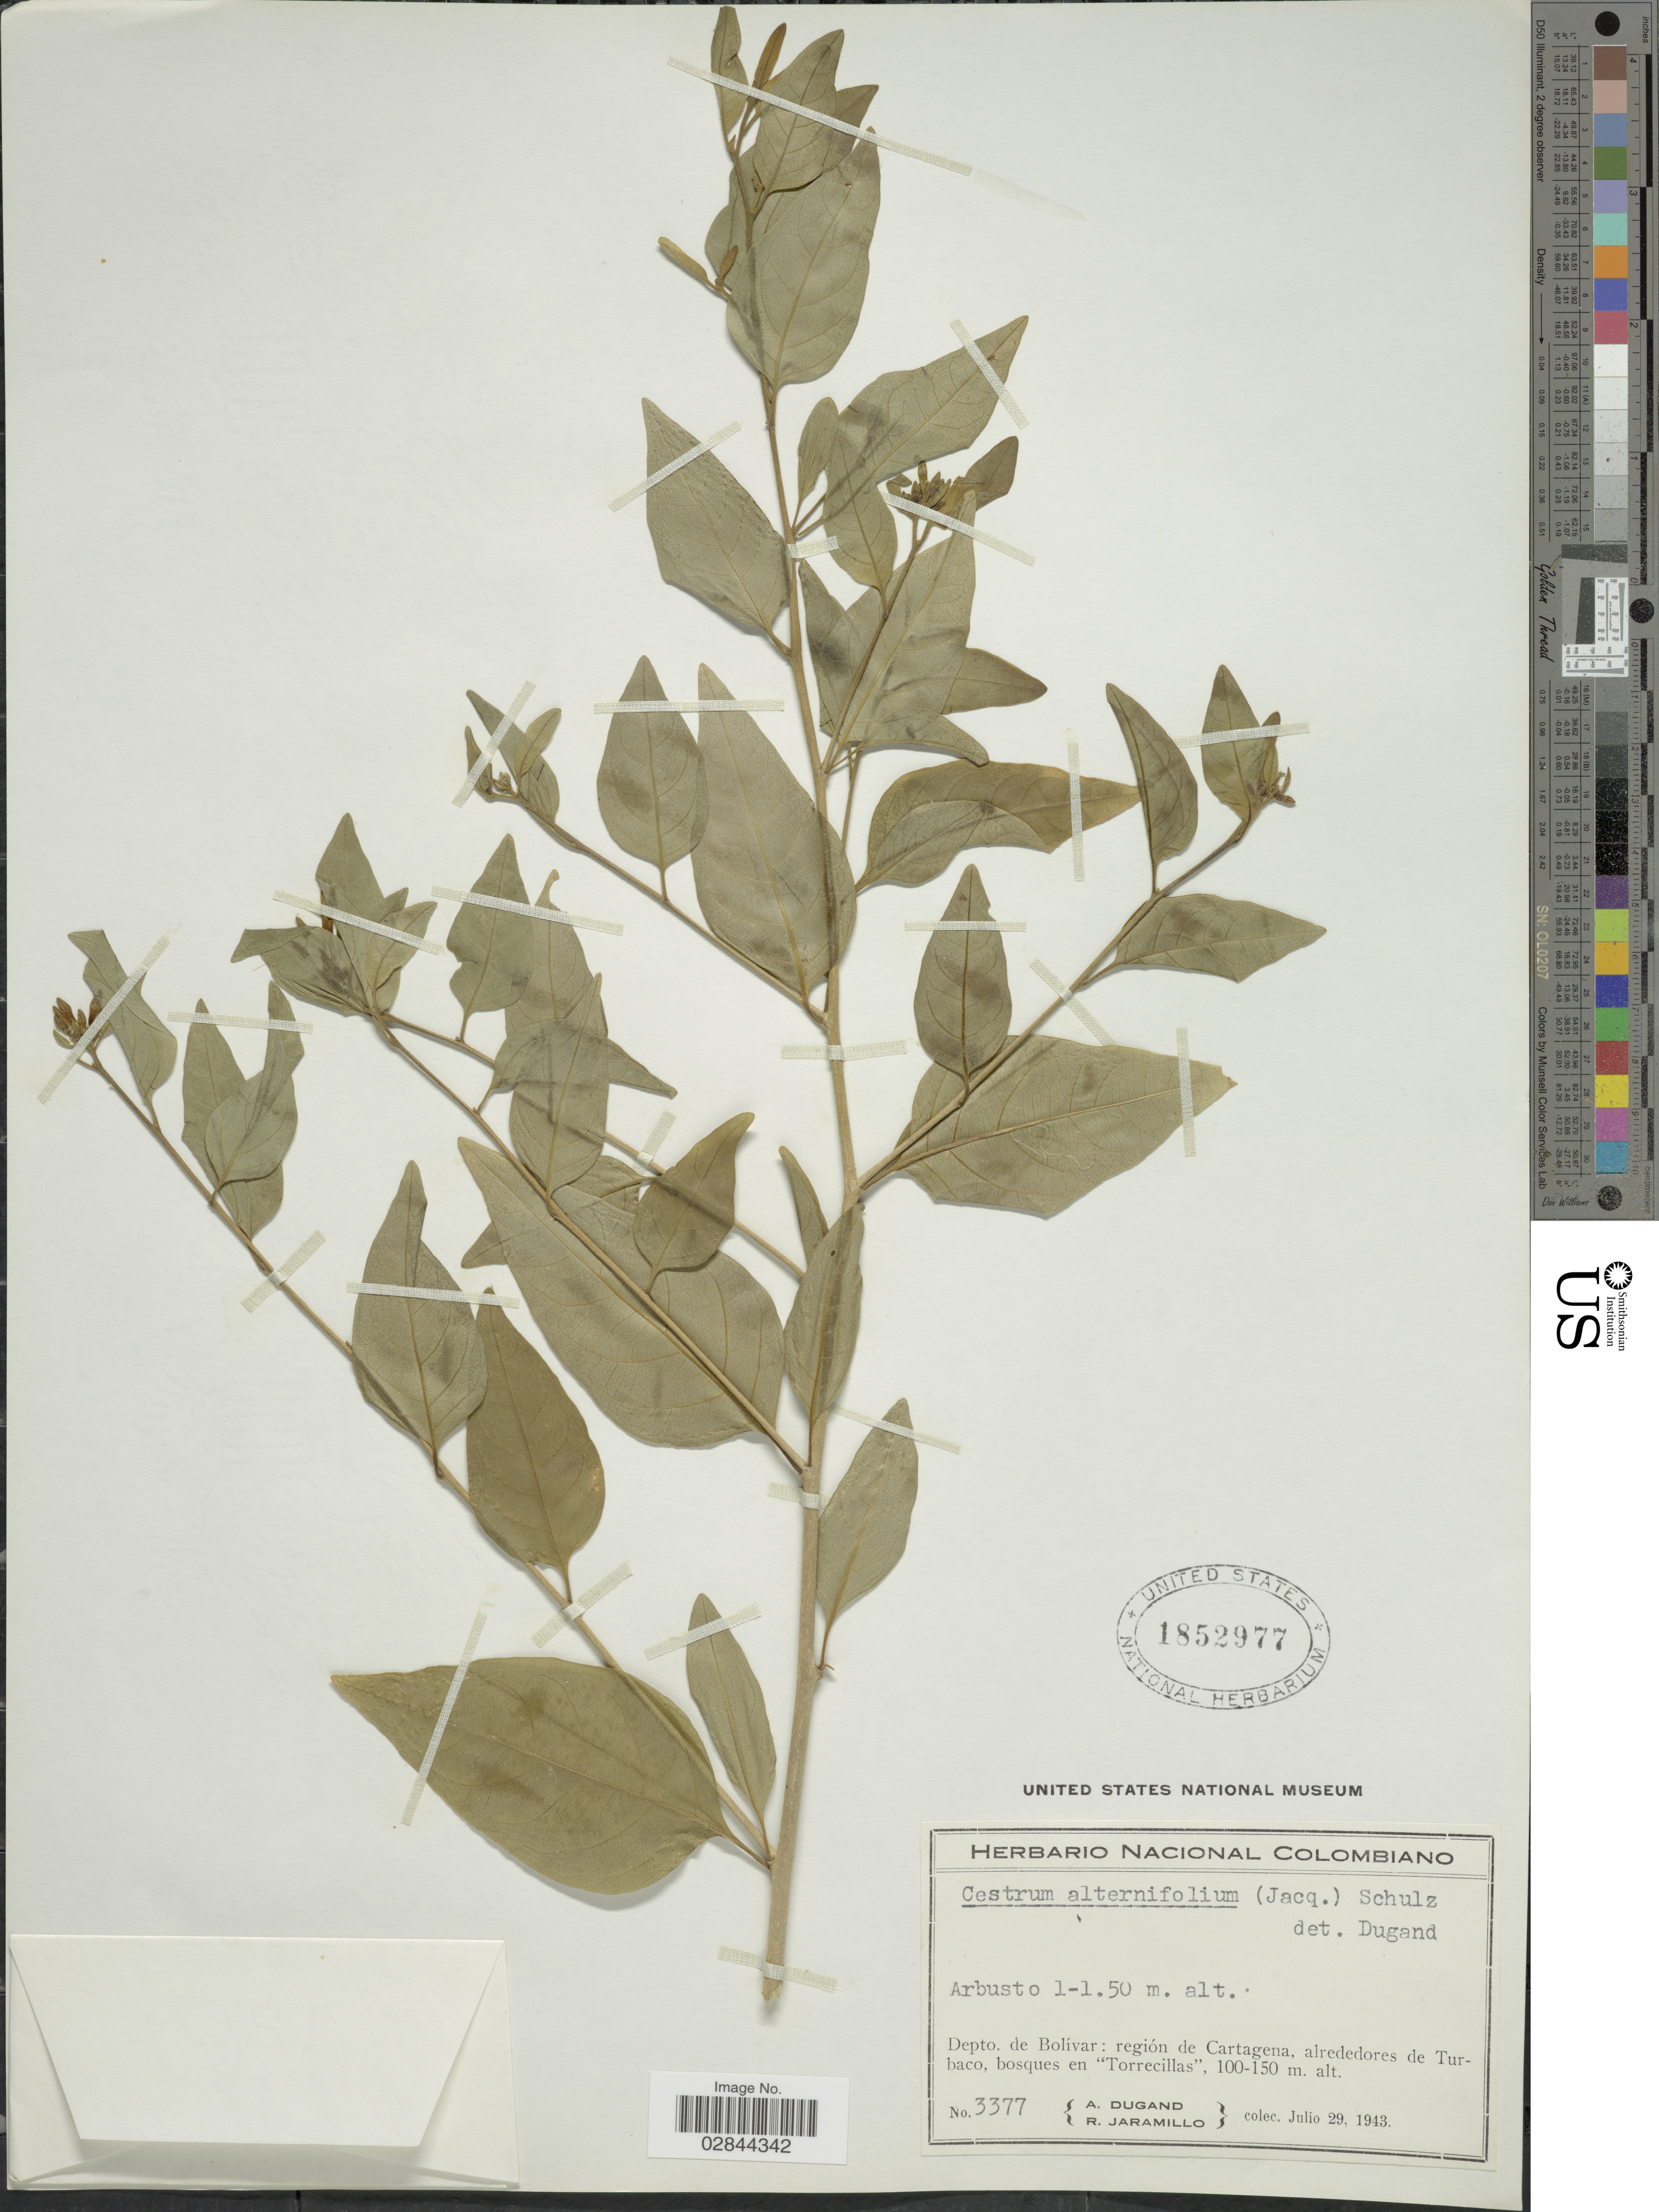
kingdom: Plantae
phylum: Tracheophyta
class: Magnoliopsida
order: Solanales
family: Solanaceae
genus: Cestrum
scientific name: Cestrum alternifolium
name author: (Jacq.) O.E. Schulz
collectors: A. Dugand & R. Jaramillo M.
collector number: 3377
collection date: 1943-07-22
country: Colombia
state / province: Bolívar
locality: Depto. de Bolívar, región de Cartagena, alrededores de Turbaco, bosques en Torrecillas.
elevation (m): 100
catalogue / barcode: US 1852977